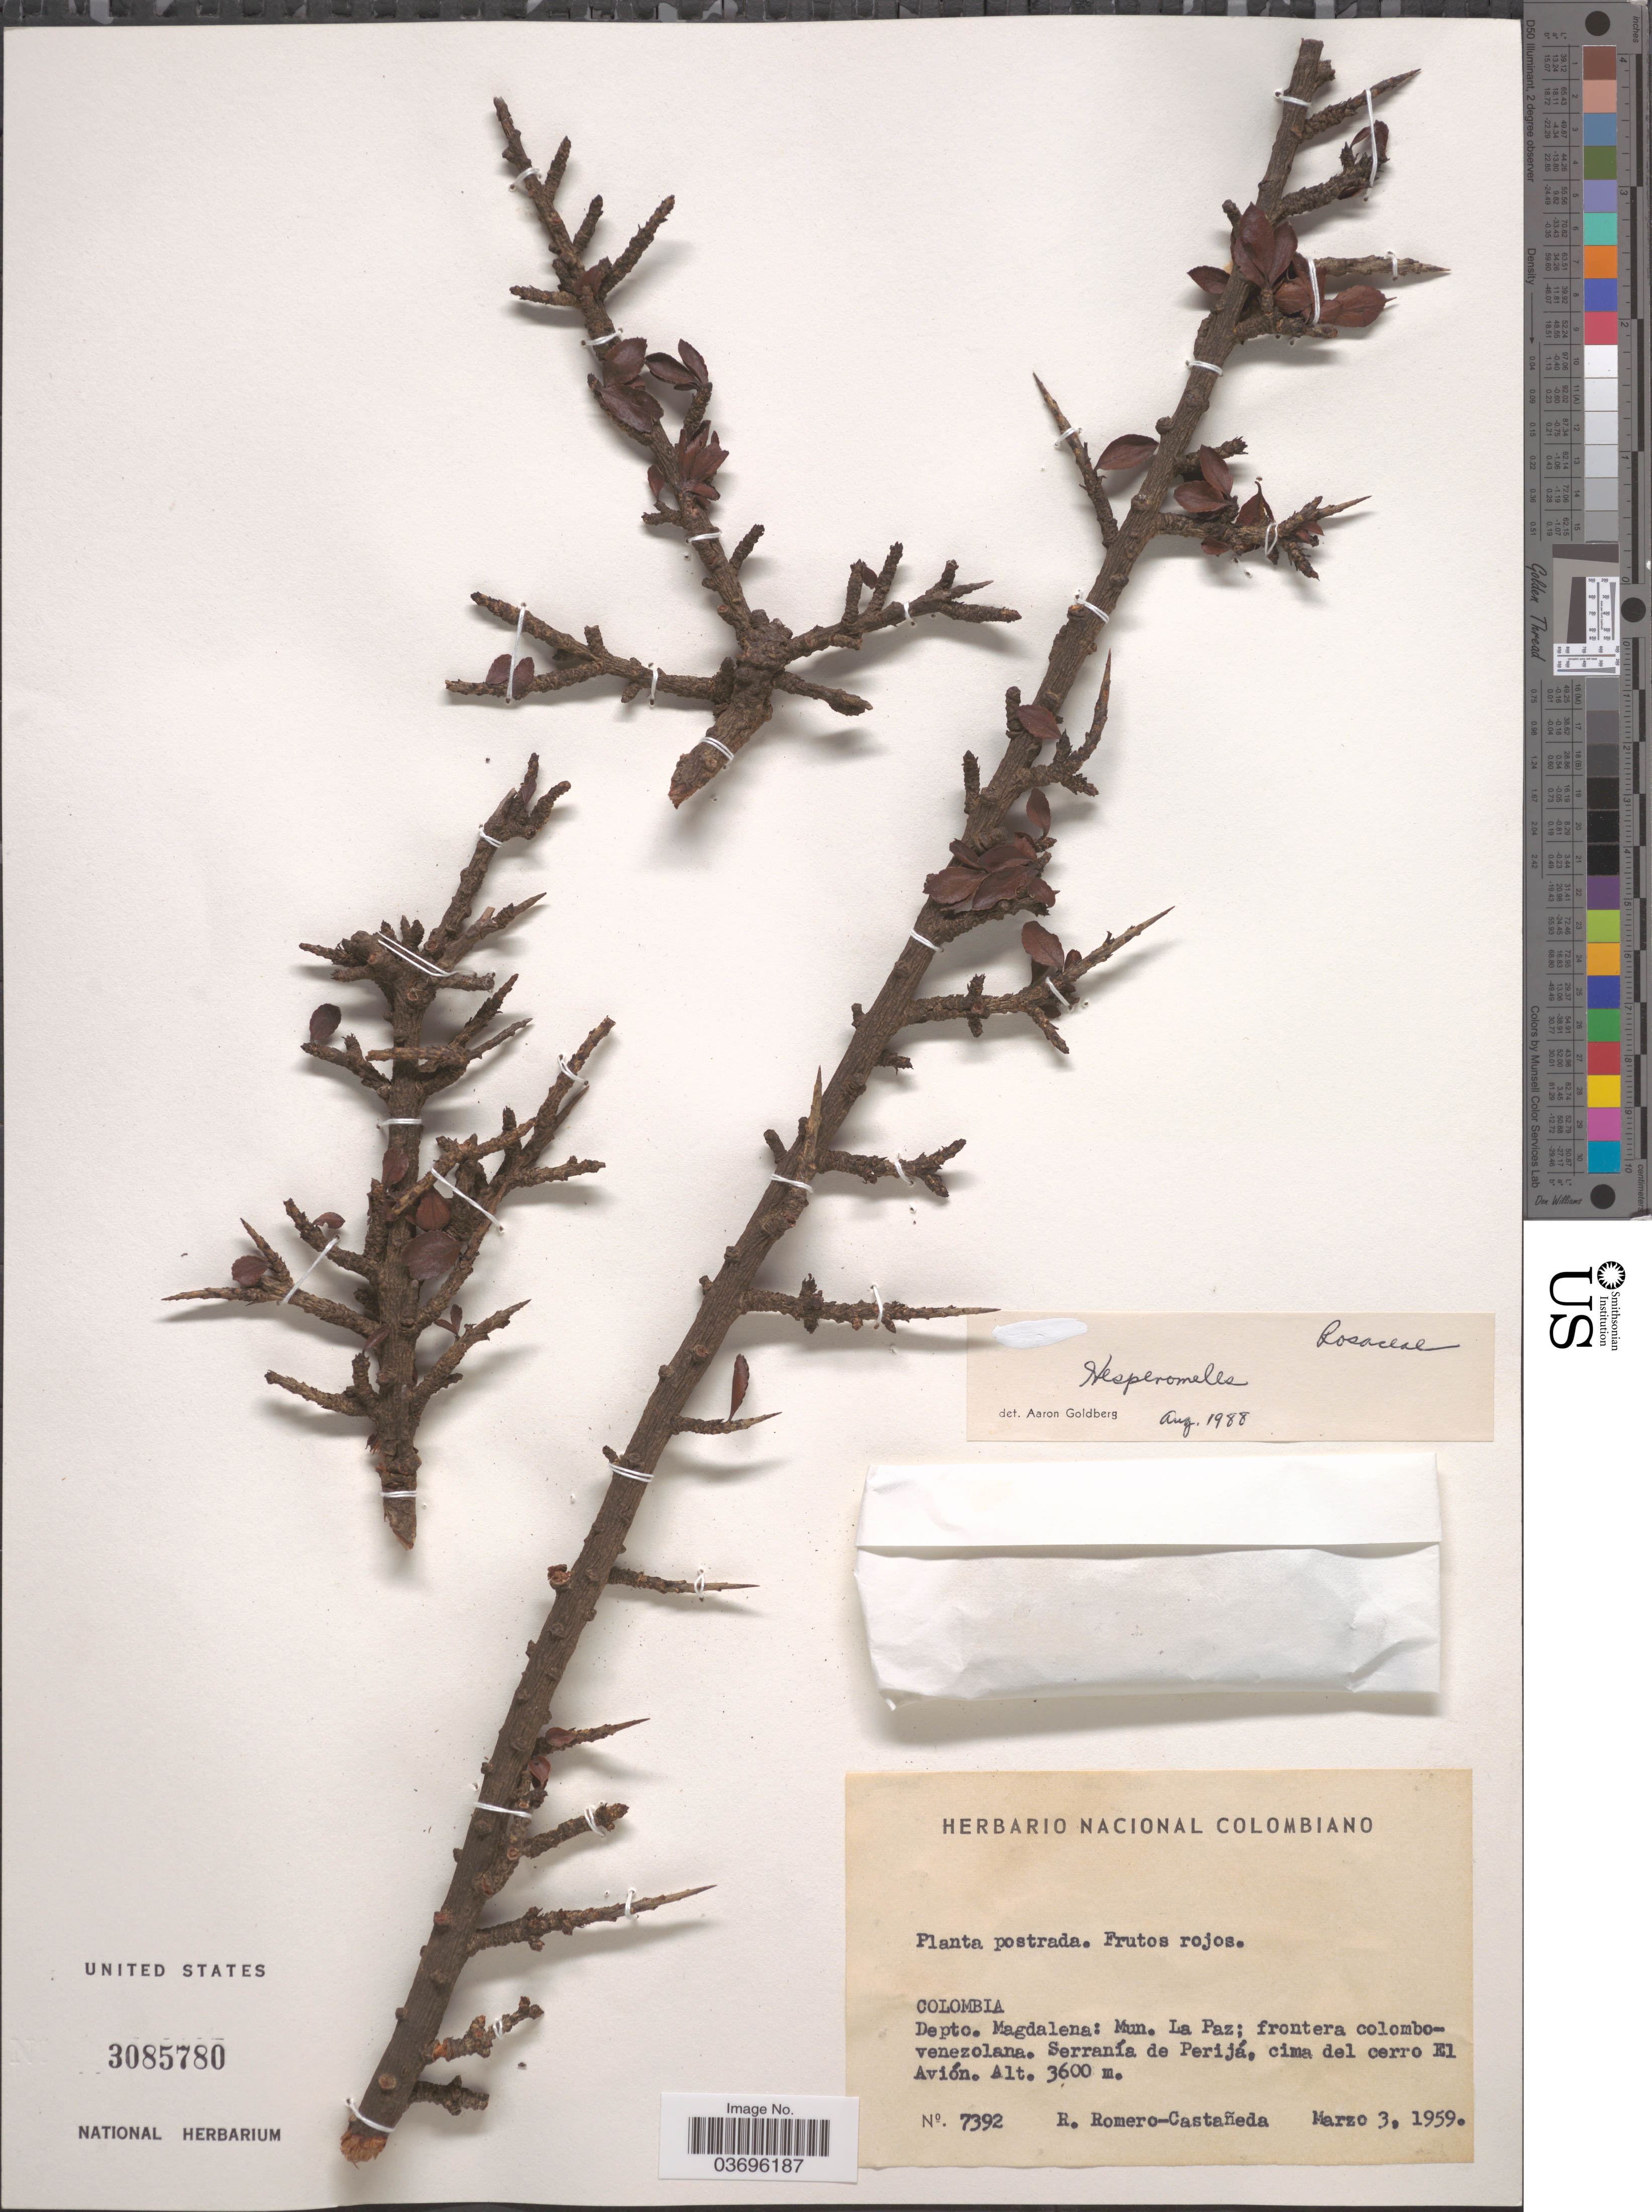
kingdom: Plantae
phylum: Tracheophyta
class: Magnoliopsida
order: Rosales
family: Rosaceae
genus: Hesperomeles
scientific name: Hesperomeles sp.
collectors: R. Romero Castañeda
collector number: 7392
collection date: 1959-03-03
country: Colombia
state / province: Magdalena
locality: Depto. Magdalena: Mun. La Paz; frontera colombo-venezolana. Serranía de Perijá, cima del cerro El Avión.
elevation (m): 3600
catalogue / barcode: US 3085780